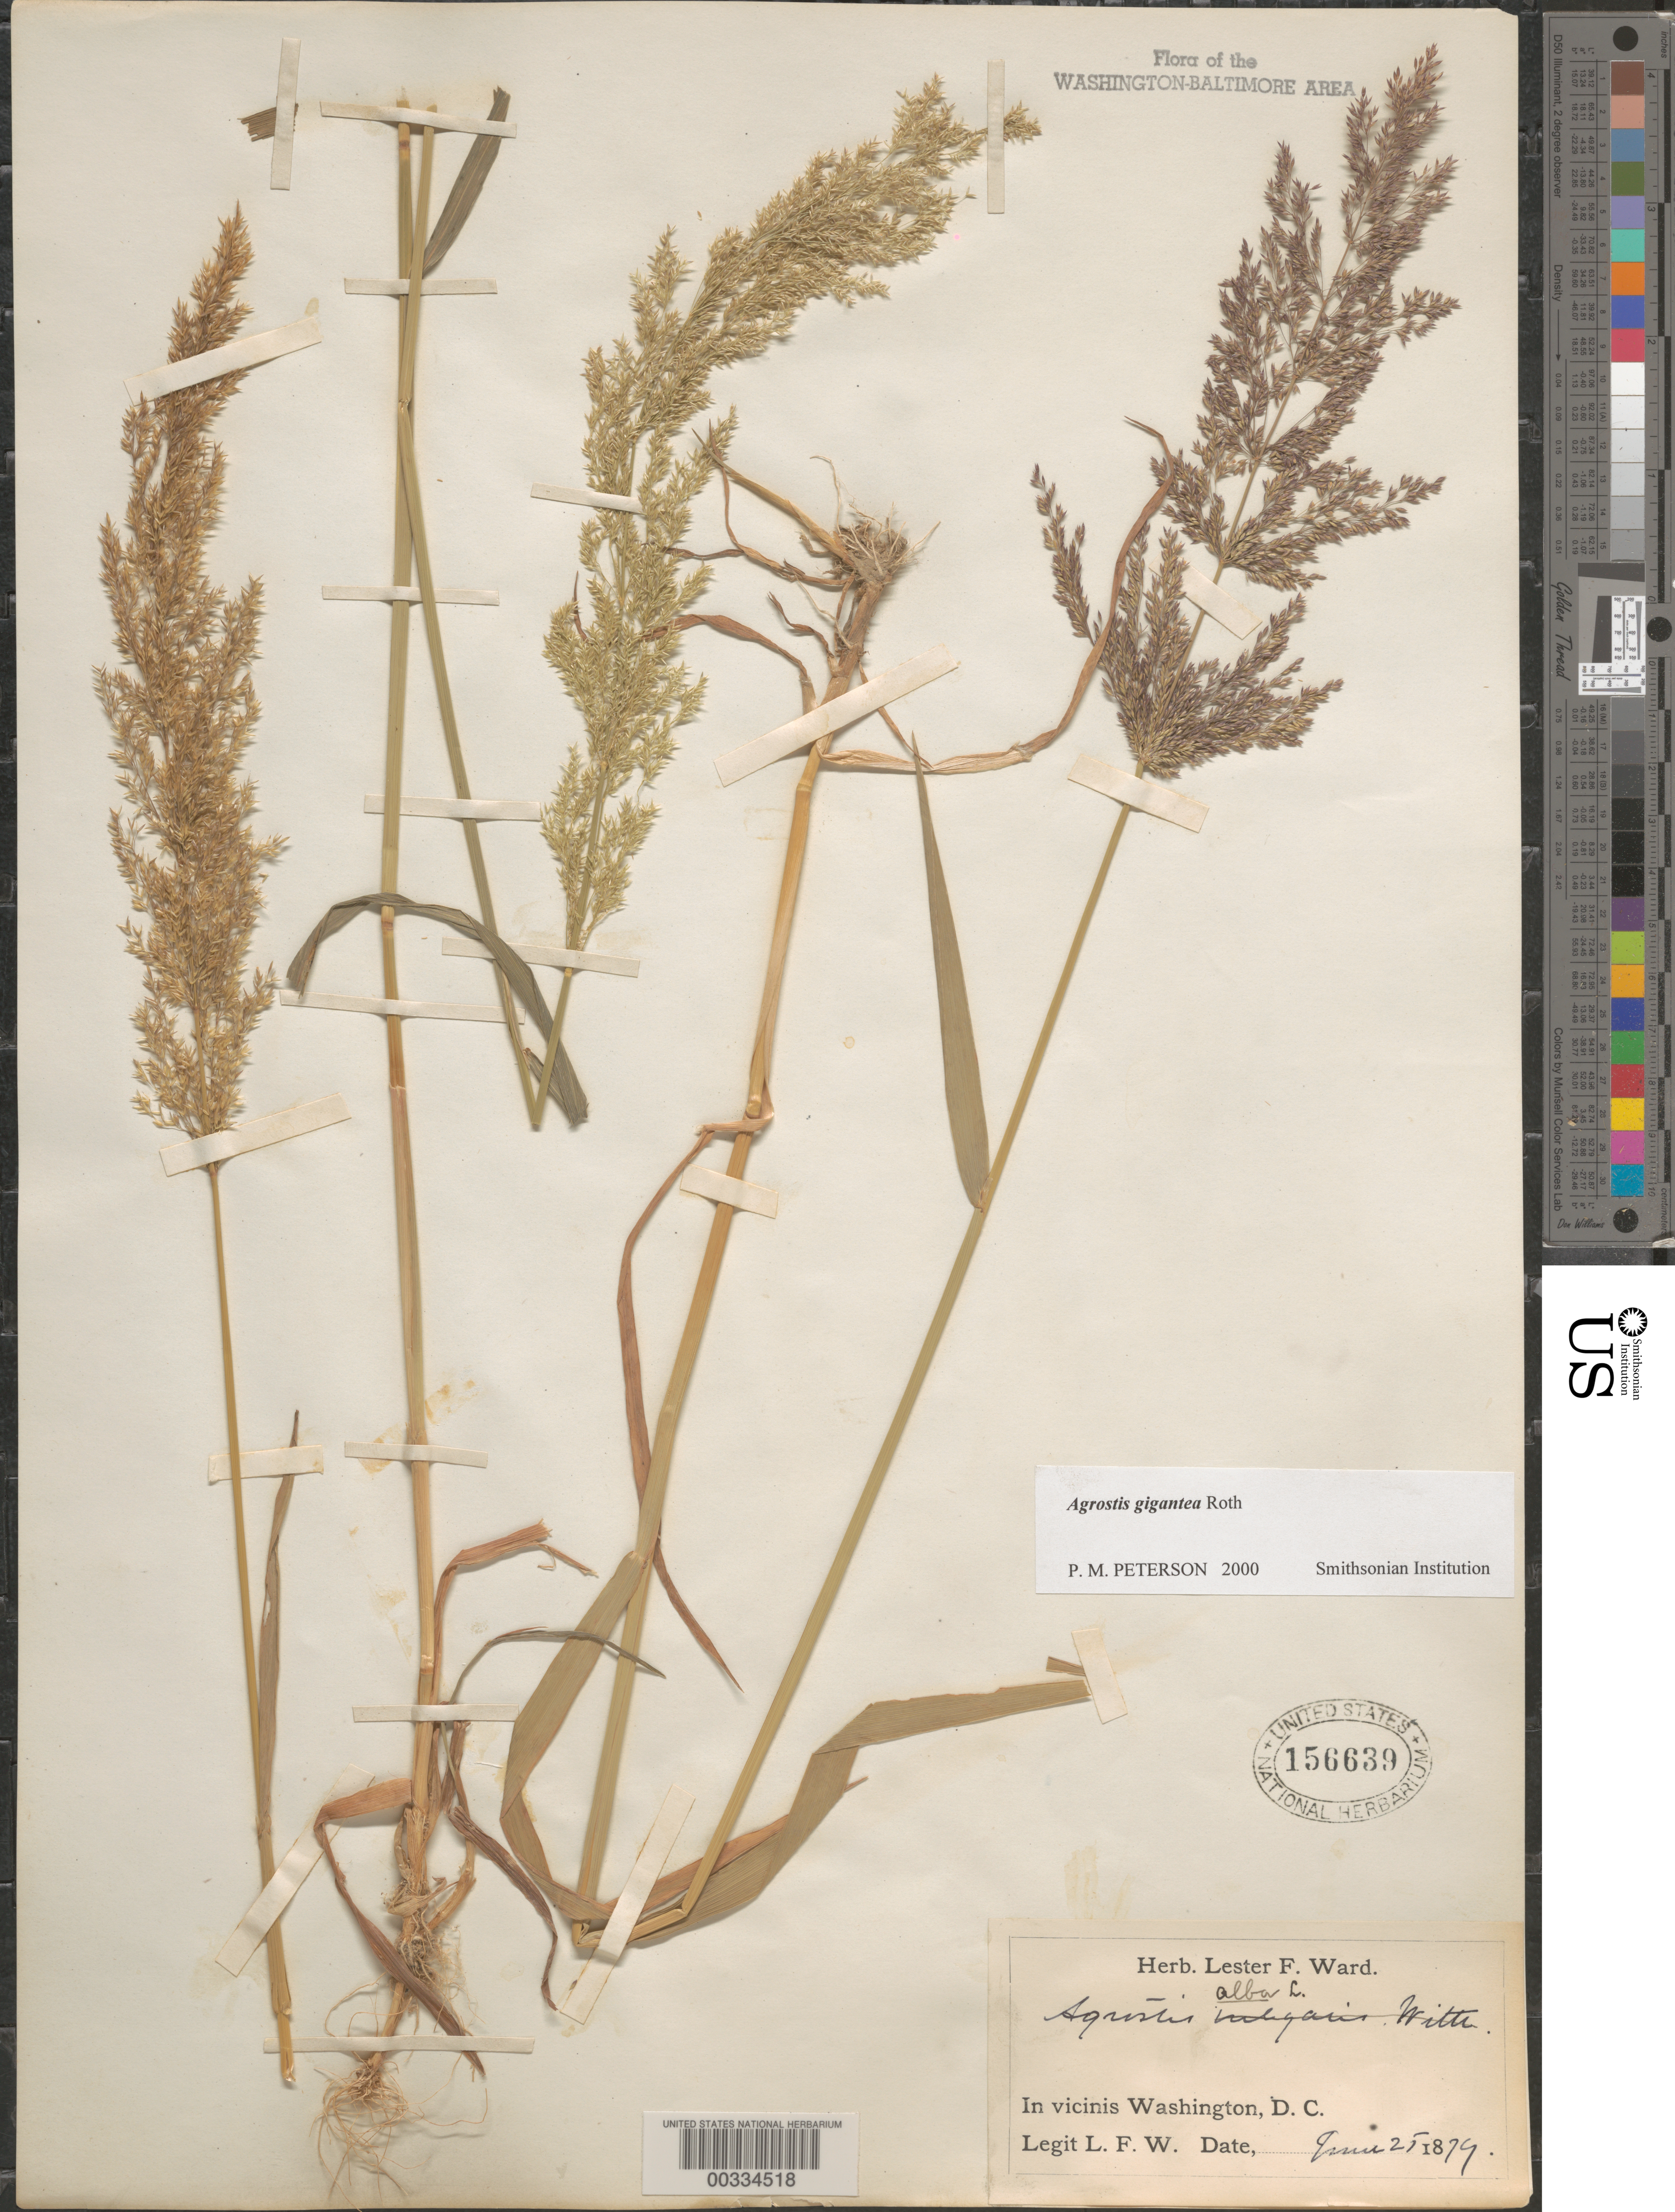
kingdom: Plantae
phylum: Tracheophyta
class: Liliopsida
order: Poales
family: Poaceae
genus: Agrostis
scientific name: Agrostis gigantea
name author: Roth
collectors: L. F. Ward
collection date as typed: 21 Jun 1879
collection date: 1879-06-21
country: United States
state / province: District of Columbia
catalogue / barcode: US 156639